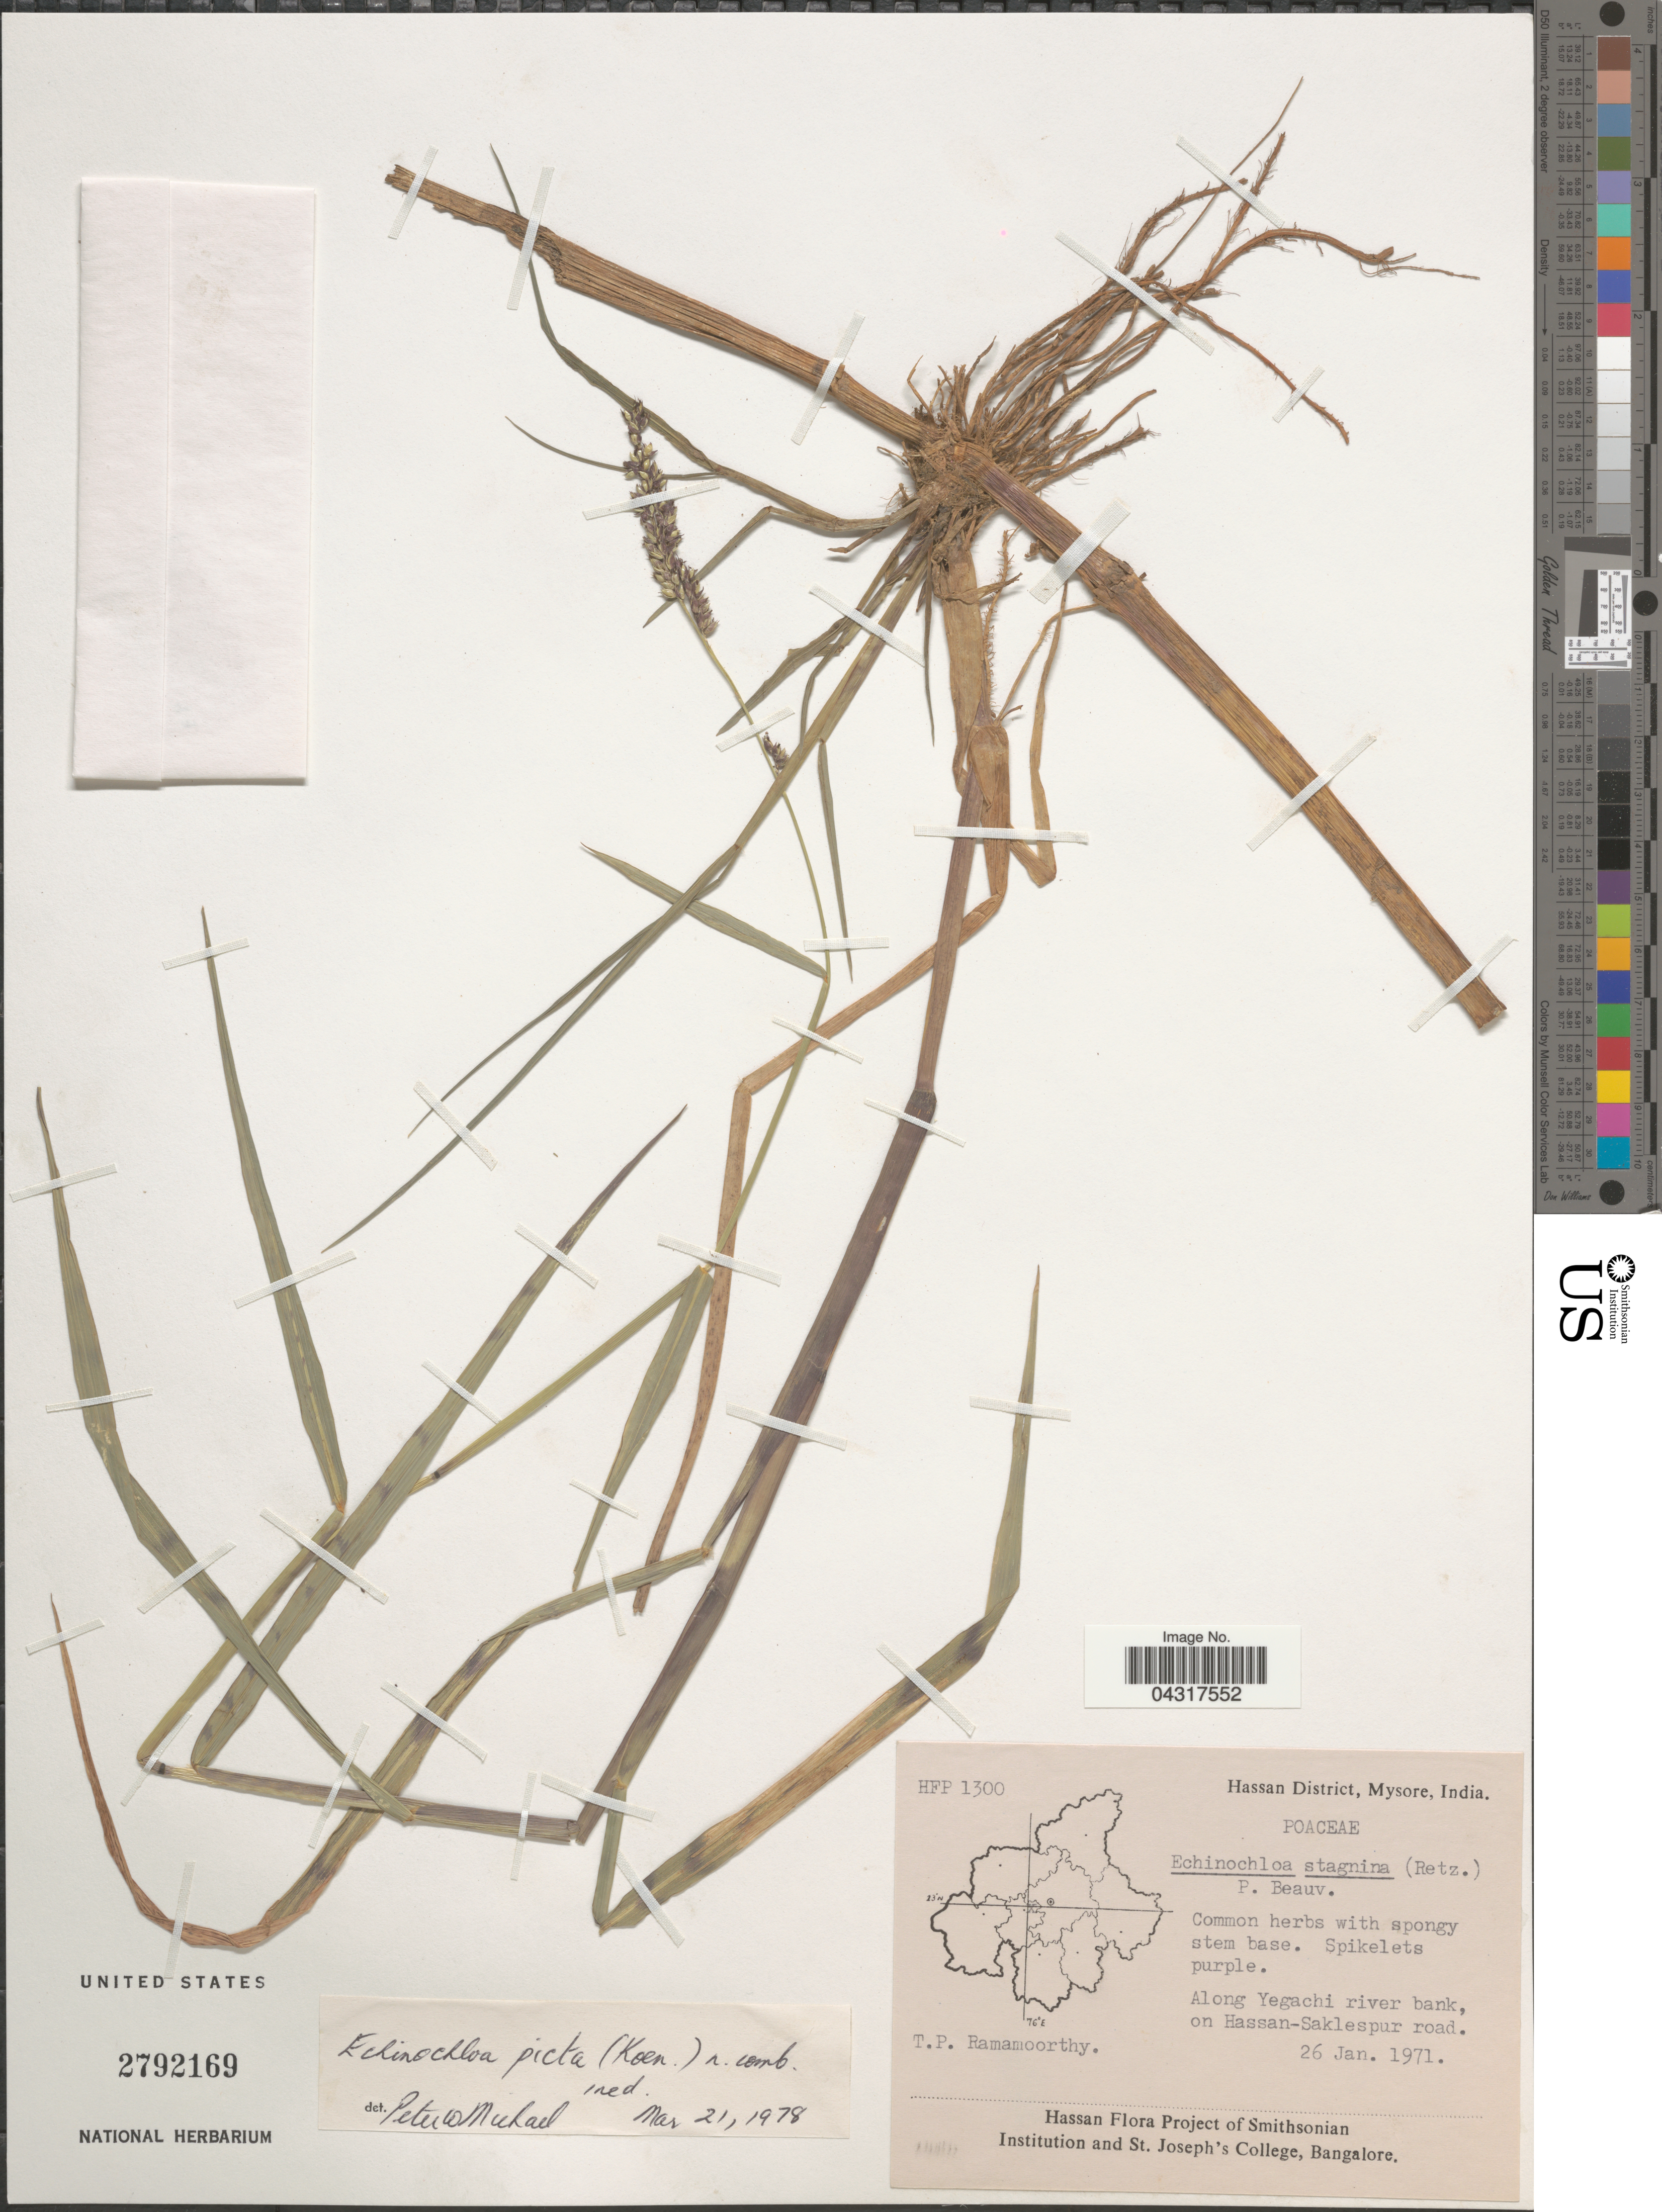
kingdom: Plantae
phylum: Tracheophyta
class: Liliopsida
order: Poales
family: Poaceae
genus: Echinochloa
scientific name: Echinochloa picta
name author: (K.D. Koenig) Michael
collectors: T. P. Ramamoorthy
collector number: HFP1300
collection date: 1971-01-26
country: India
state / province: Karnataka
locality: Hassan District, Mysore. Along Yegachi river bank, on Hassan-Saklespur road.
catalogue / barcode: US 2792169